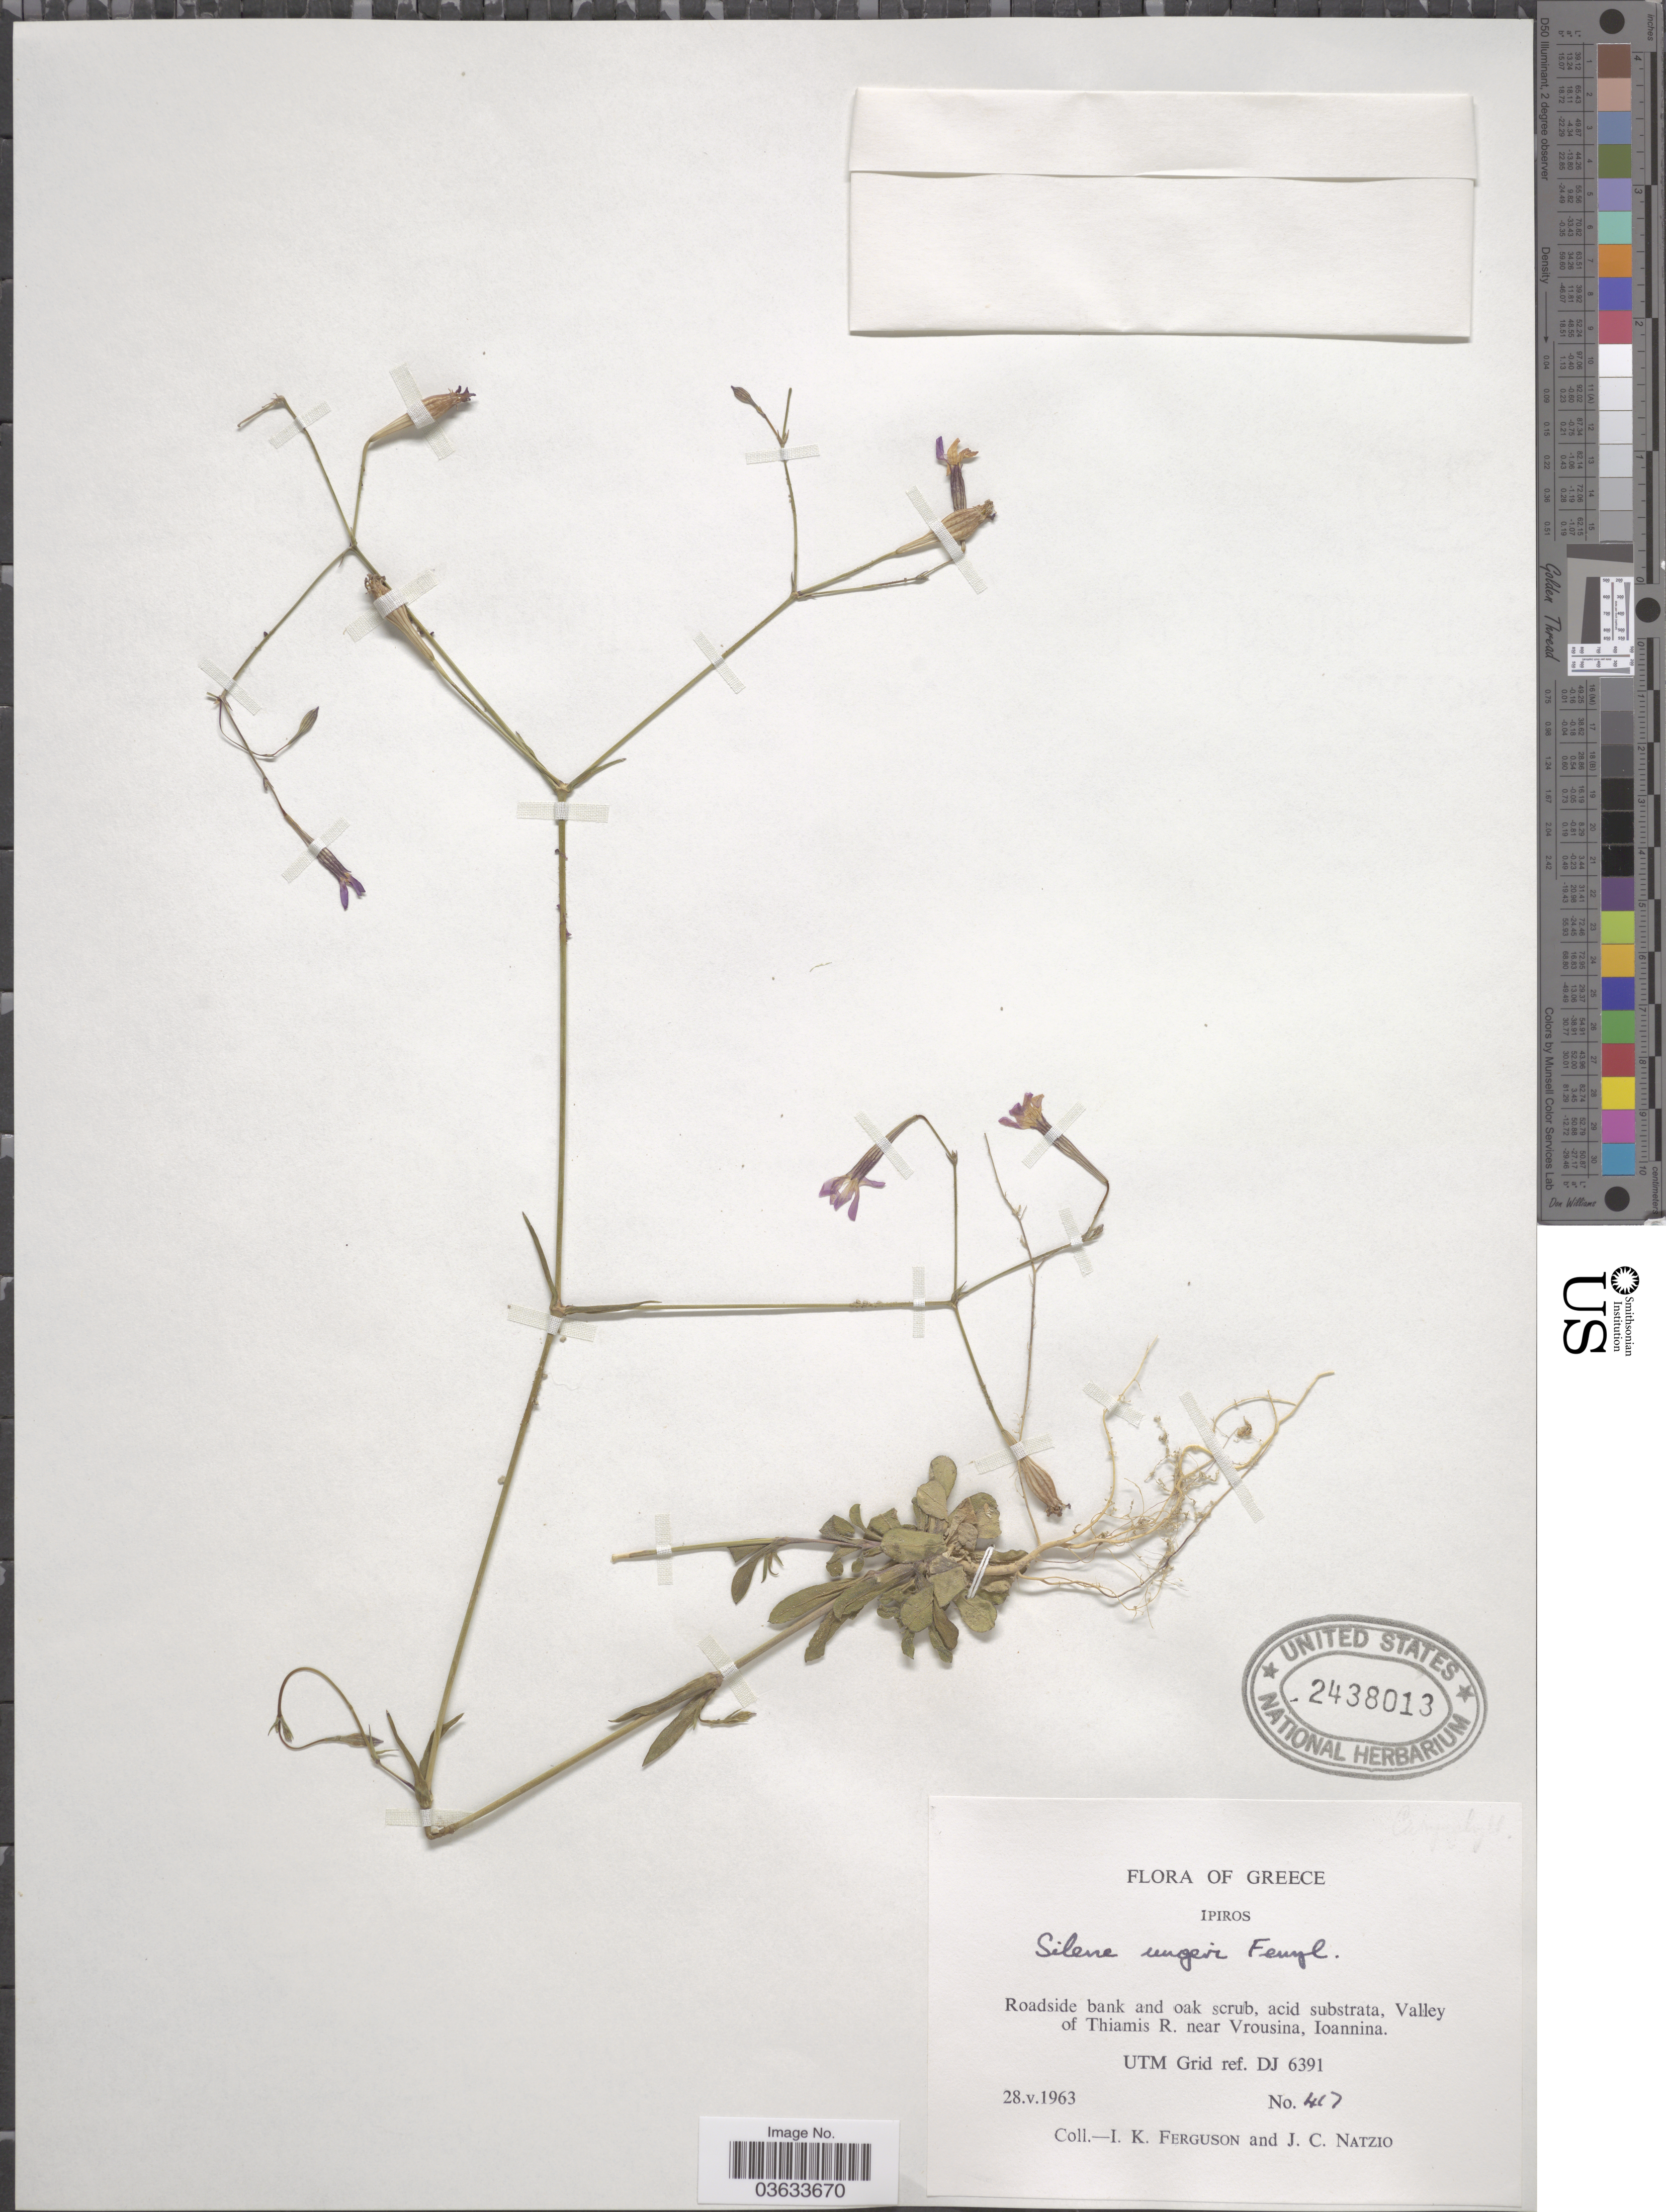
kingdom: Plantae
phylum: Tracheophyta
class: Magnoliopsida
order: Caryophyllales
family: Caryophyllaceae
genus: Silene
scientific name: Silene ungeri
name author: Fenzl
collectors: I. K. Ferguson & J. Natzio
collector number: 417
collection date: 1963-05-28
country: Greece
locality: Ipiros. Roadside bank and oak scrub, acid substrata, Valley of Thiamis R. near Vrousina, Ioannina. UTM Grid ref. DJ 6391.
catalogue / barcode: US 2438013